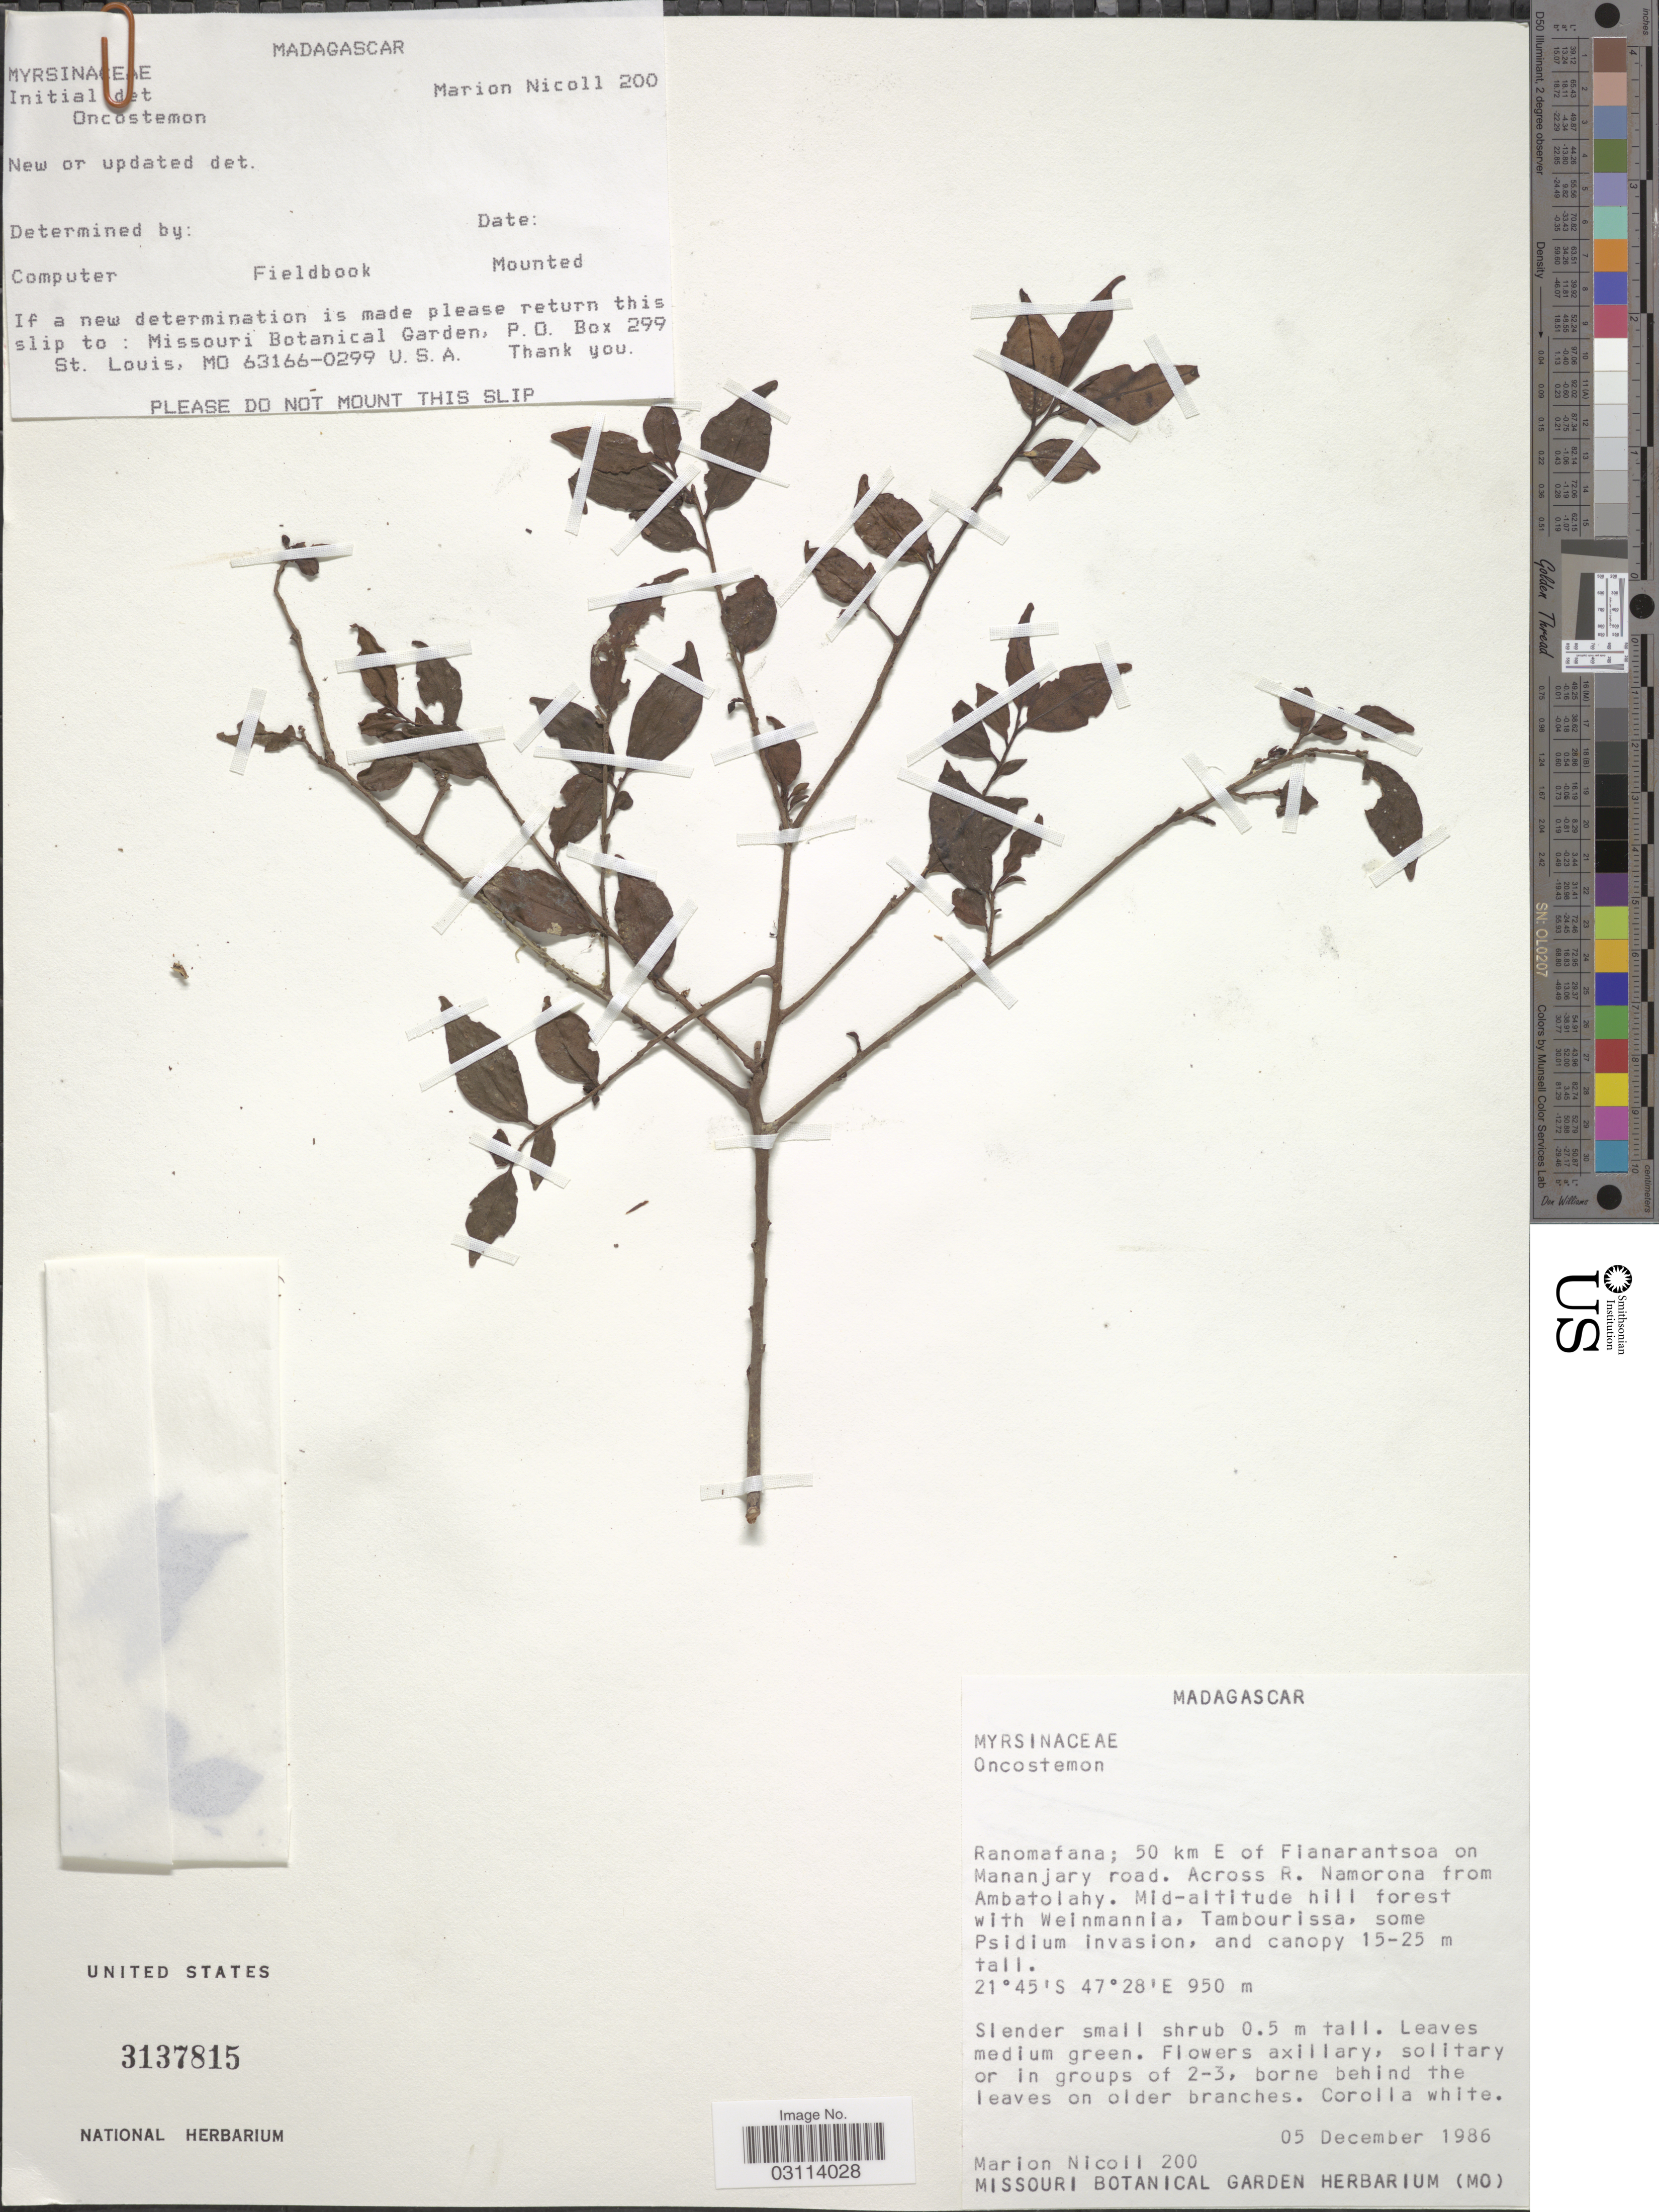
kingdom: Plantae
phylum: Tracheophyta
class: Magnoliopsida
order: Ericales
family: Primulaceae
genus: Oncostemon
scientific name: Oncostemon sp.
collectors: M. F. Nicoll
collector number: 200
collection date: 1986-12-05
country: Madagascar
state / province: Vatovavy Fitovinany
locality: Ranomafana; 50 km E of Fianarantsoa on Mananjary road. Across R. Namorona from Ambatolahy.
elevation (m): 950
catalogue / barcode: US 3137815